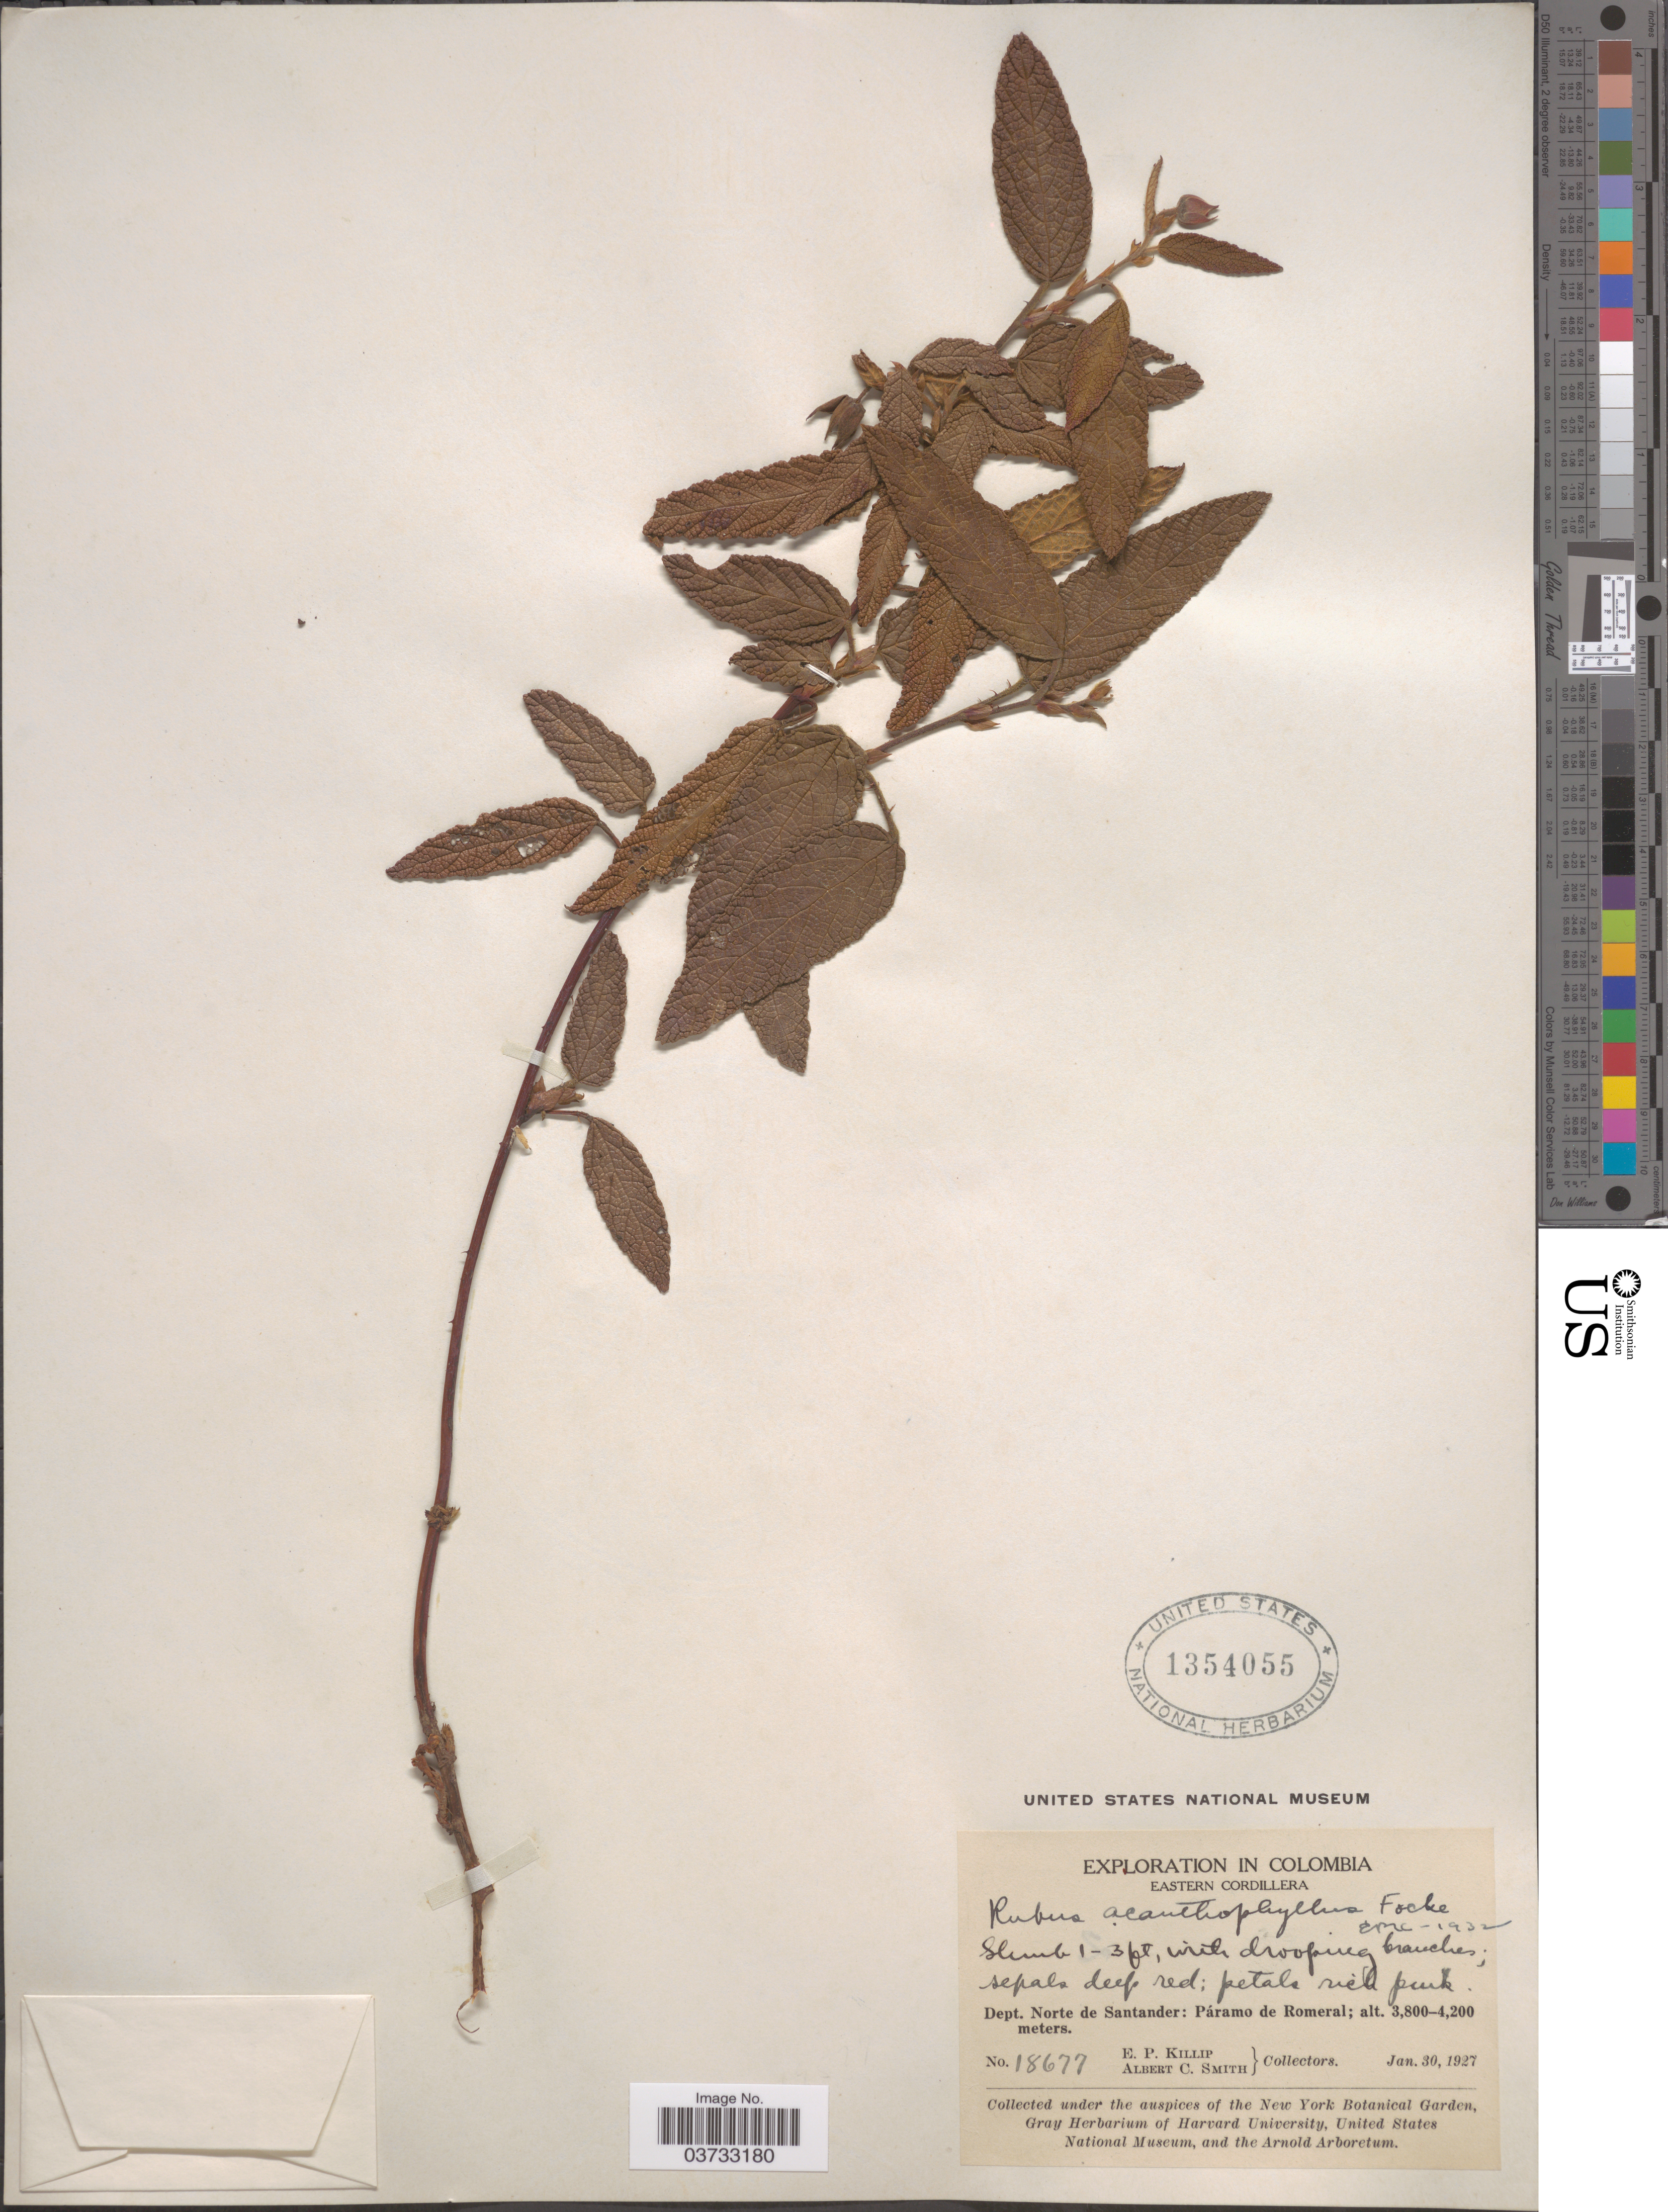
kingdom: Plantae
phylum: Tracheophyta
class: Magnoliopsida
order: Rosales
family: Rosaceae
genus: Rubus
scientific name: Rubus acanthophyllos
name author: Focke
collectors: E. P. Killip & A. C. Smith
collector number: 18677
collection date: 1927-01-30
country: Colombia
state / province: Norte de Santander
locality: Eastern Cordillera. Dept. Norte de Santander: Páramo de Romeral.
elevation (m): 3800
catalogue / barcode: US 1354055